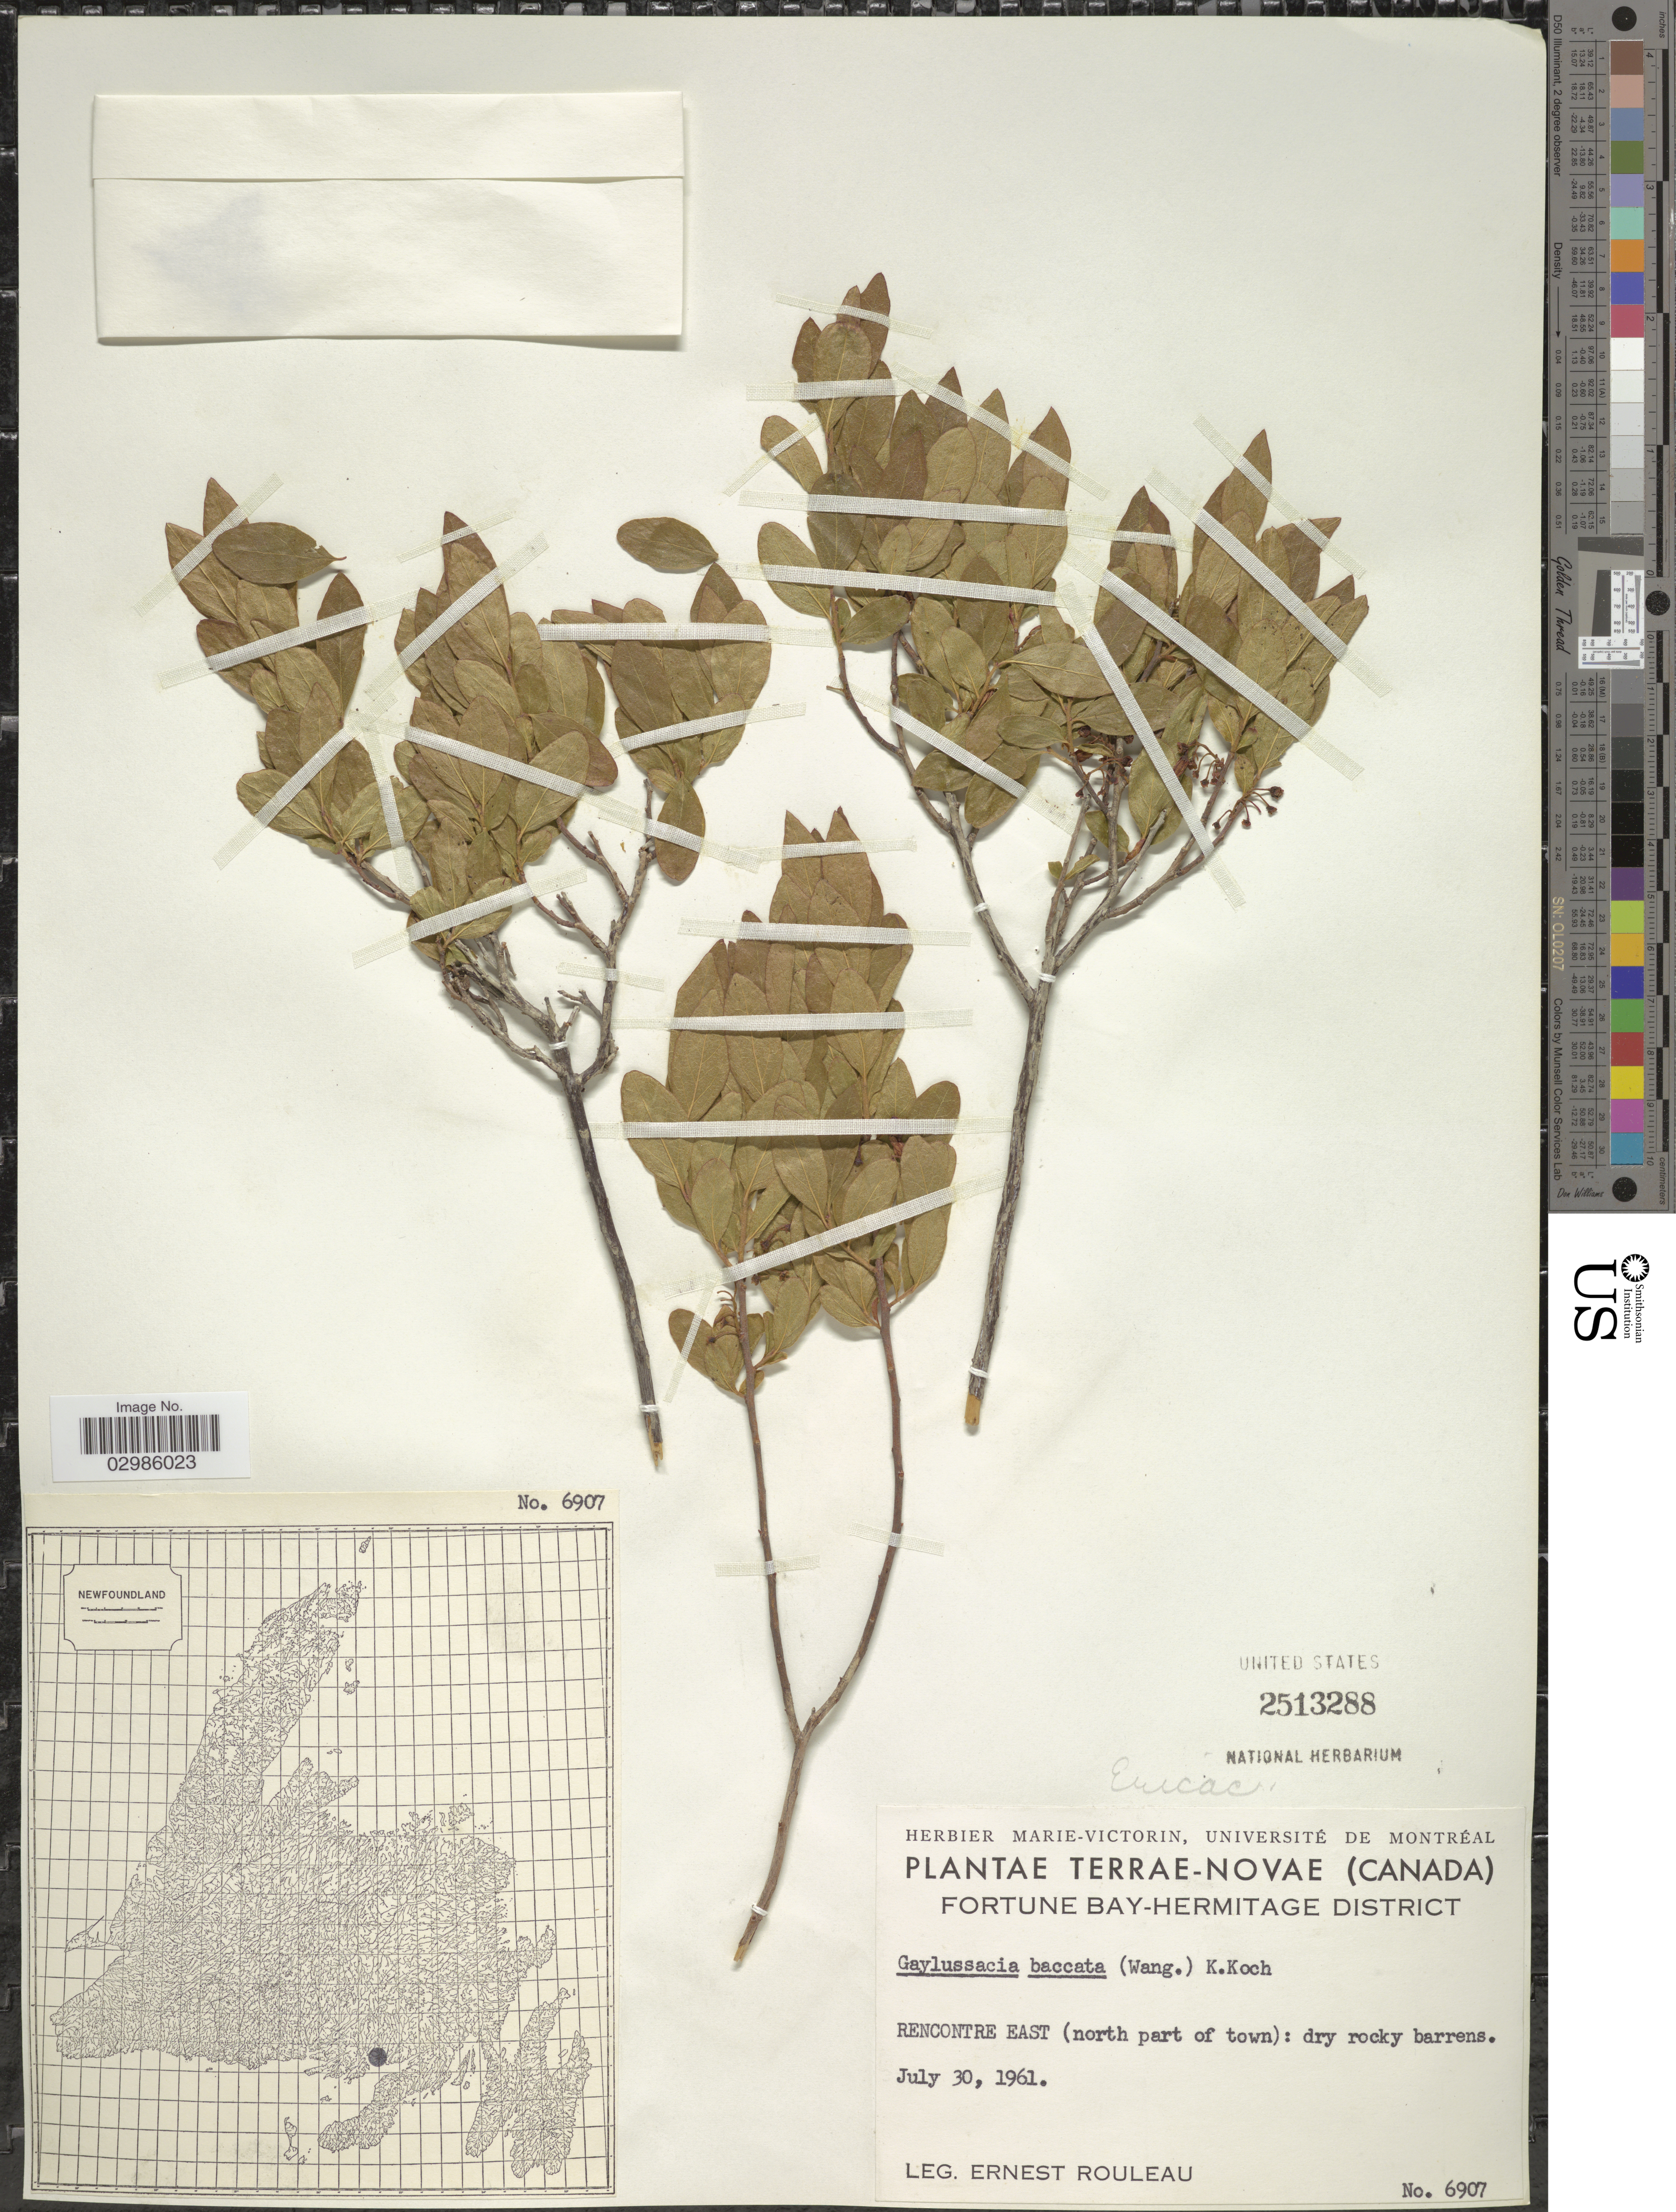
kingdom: Plantae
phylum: Tracheophyta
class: Magnoliopsida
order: Ericales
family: Ericaceae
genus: Gaylussacia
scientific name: Gaylussacia baccata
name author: (Wangenh.) K. Koch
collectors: E. Rouleau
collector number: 6907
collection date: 1961-07-30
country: Canada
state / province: Newfoundland and Labrador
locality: Terrae-Novae. Fortune Bay-Hermitage District. Rencontre East (north part of town): dry rocky barrens.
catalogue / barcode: US 2513288